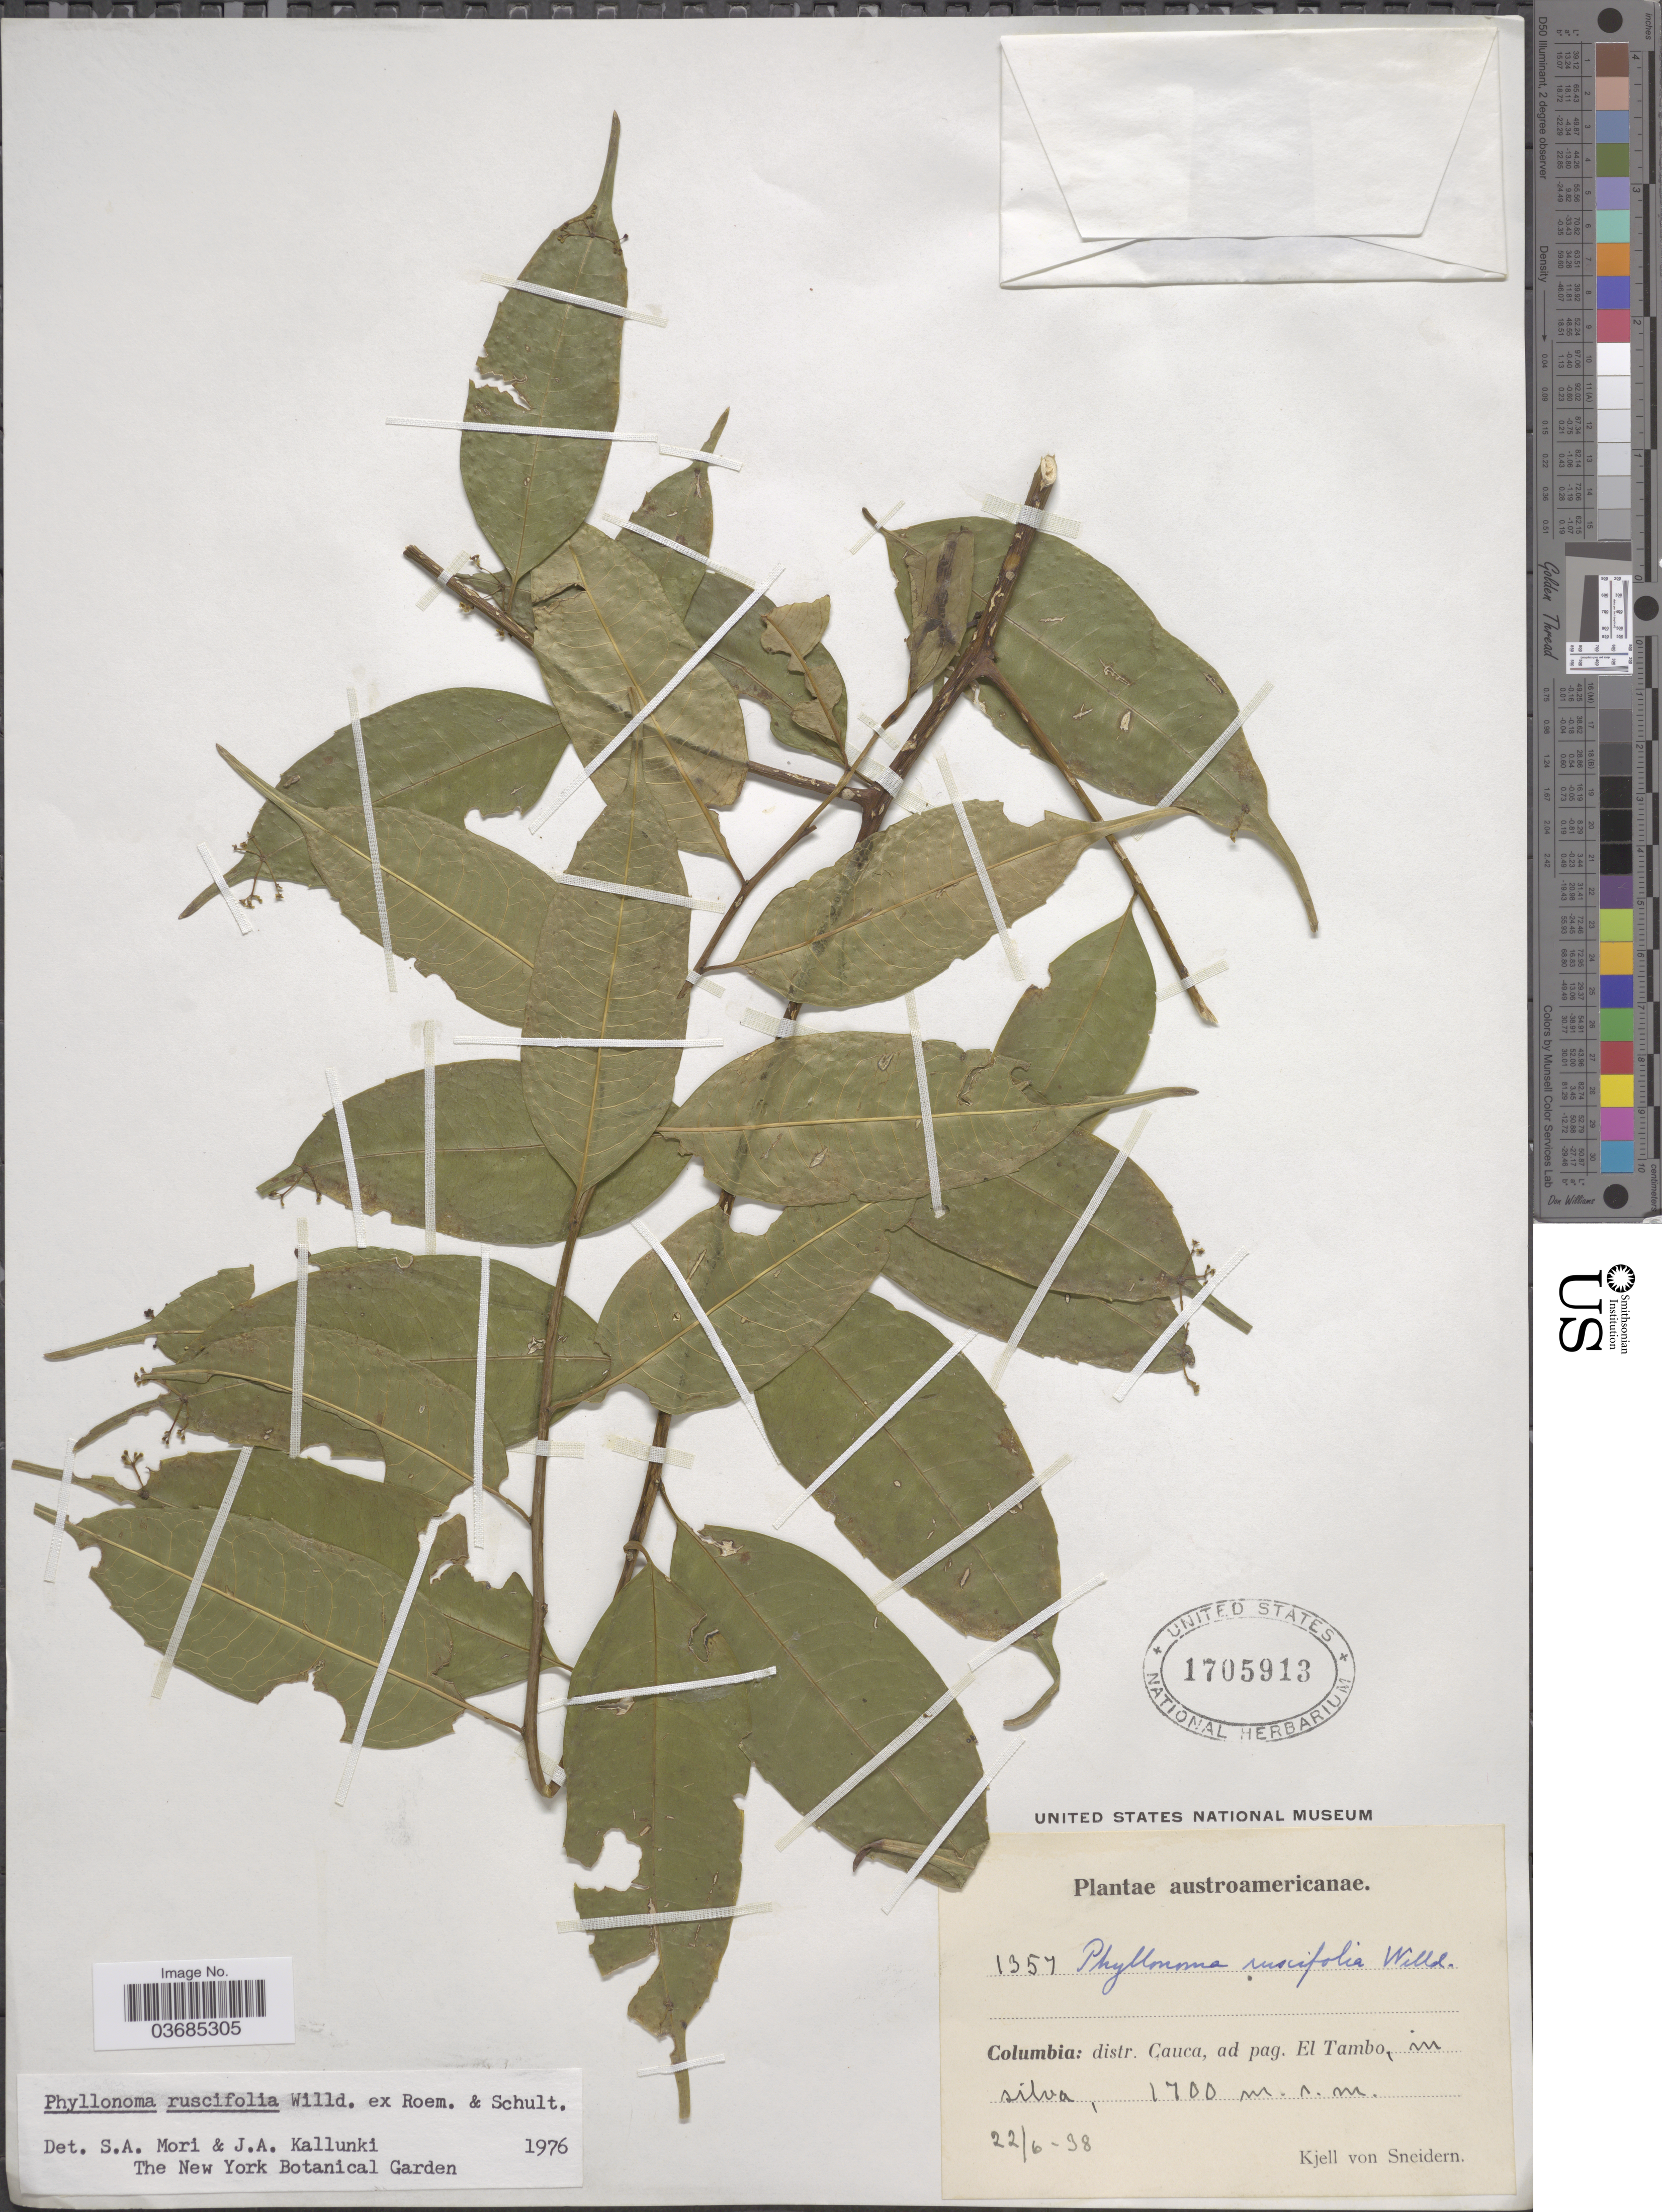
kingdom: Plantae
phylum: Tracheophyta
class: Magnoliopsida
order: Aquifoliales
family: Phyllonomaceae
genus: Phyllonoma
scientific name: Phyllonoma ruscifolia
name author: Willd. ex Schult.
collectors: K. von Sneidern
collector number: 1357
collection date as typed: Transcribed d/m/y: 22/6/38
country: Colombia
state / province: Cauca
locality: Austroamericanae. Distr. Cauca, ad pag. El Tambo, in silva.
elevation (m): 1700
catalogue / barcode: US 1705913